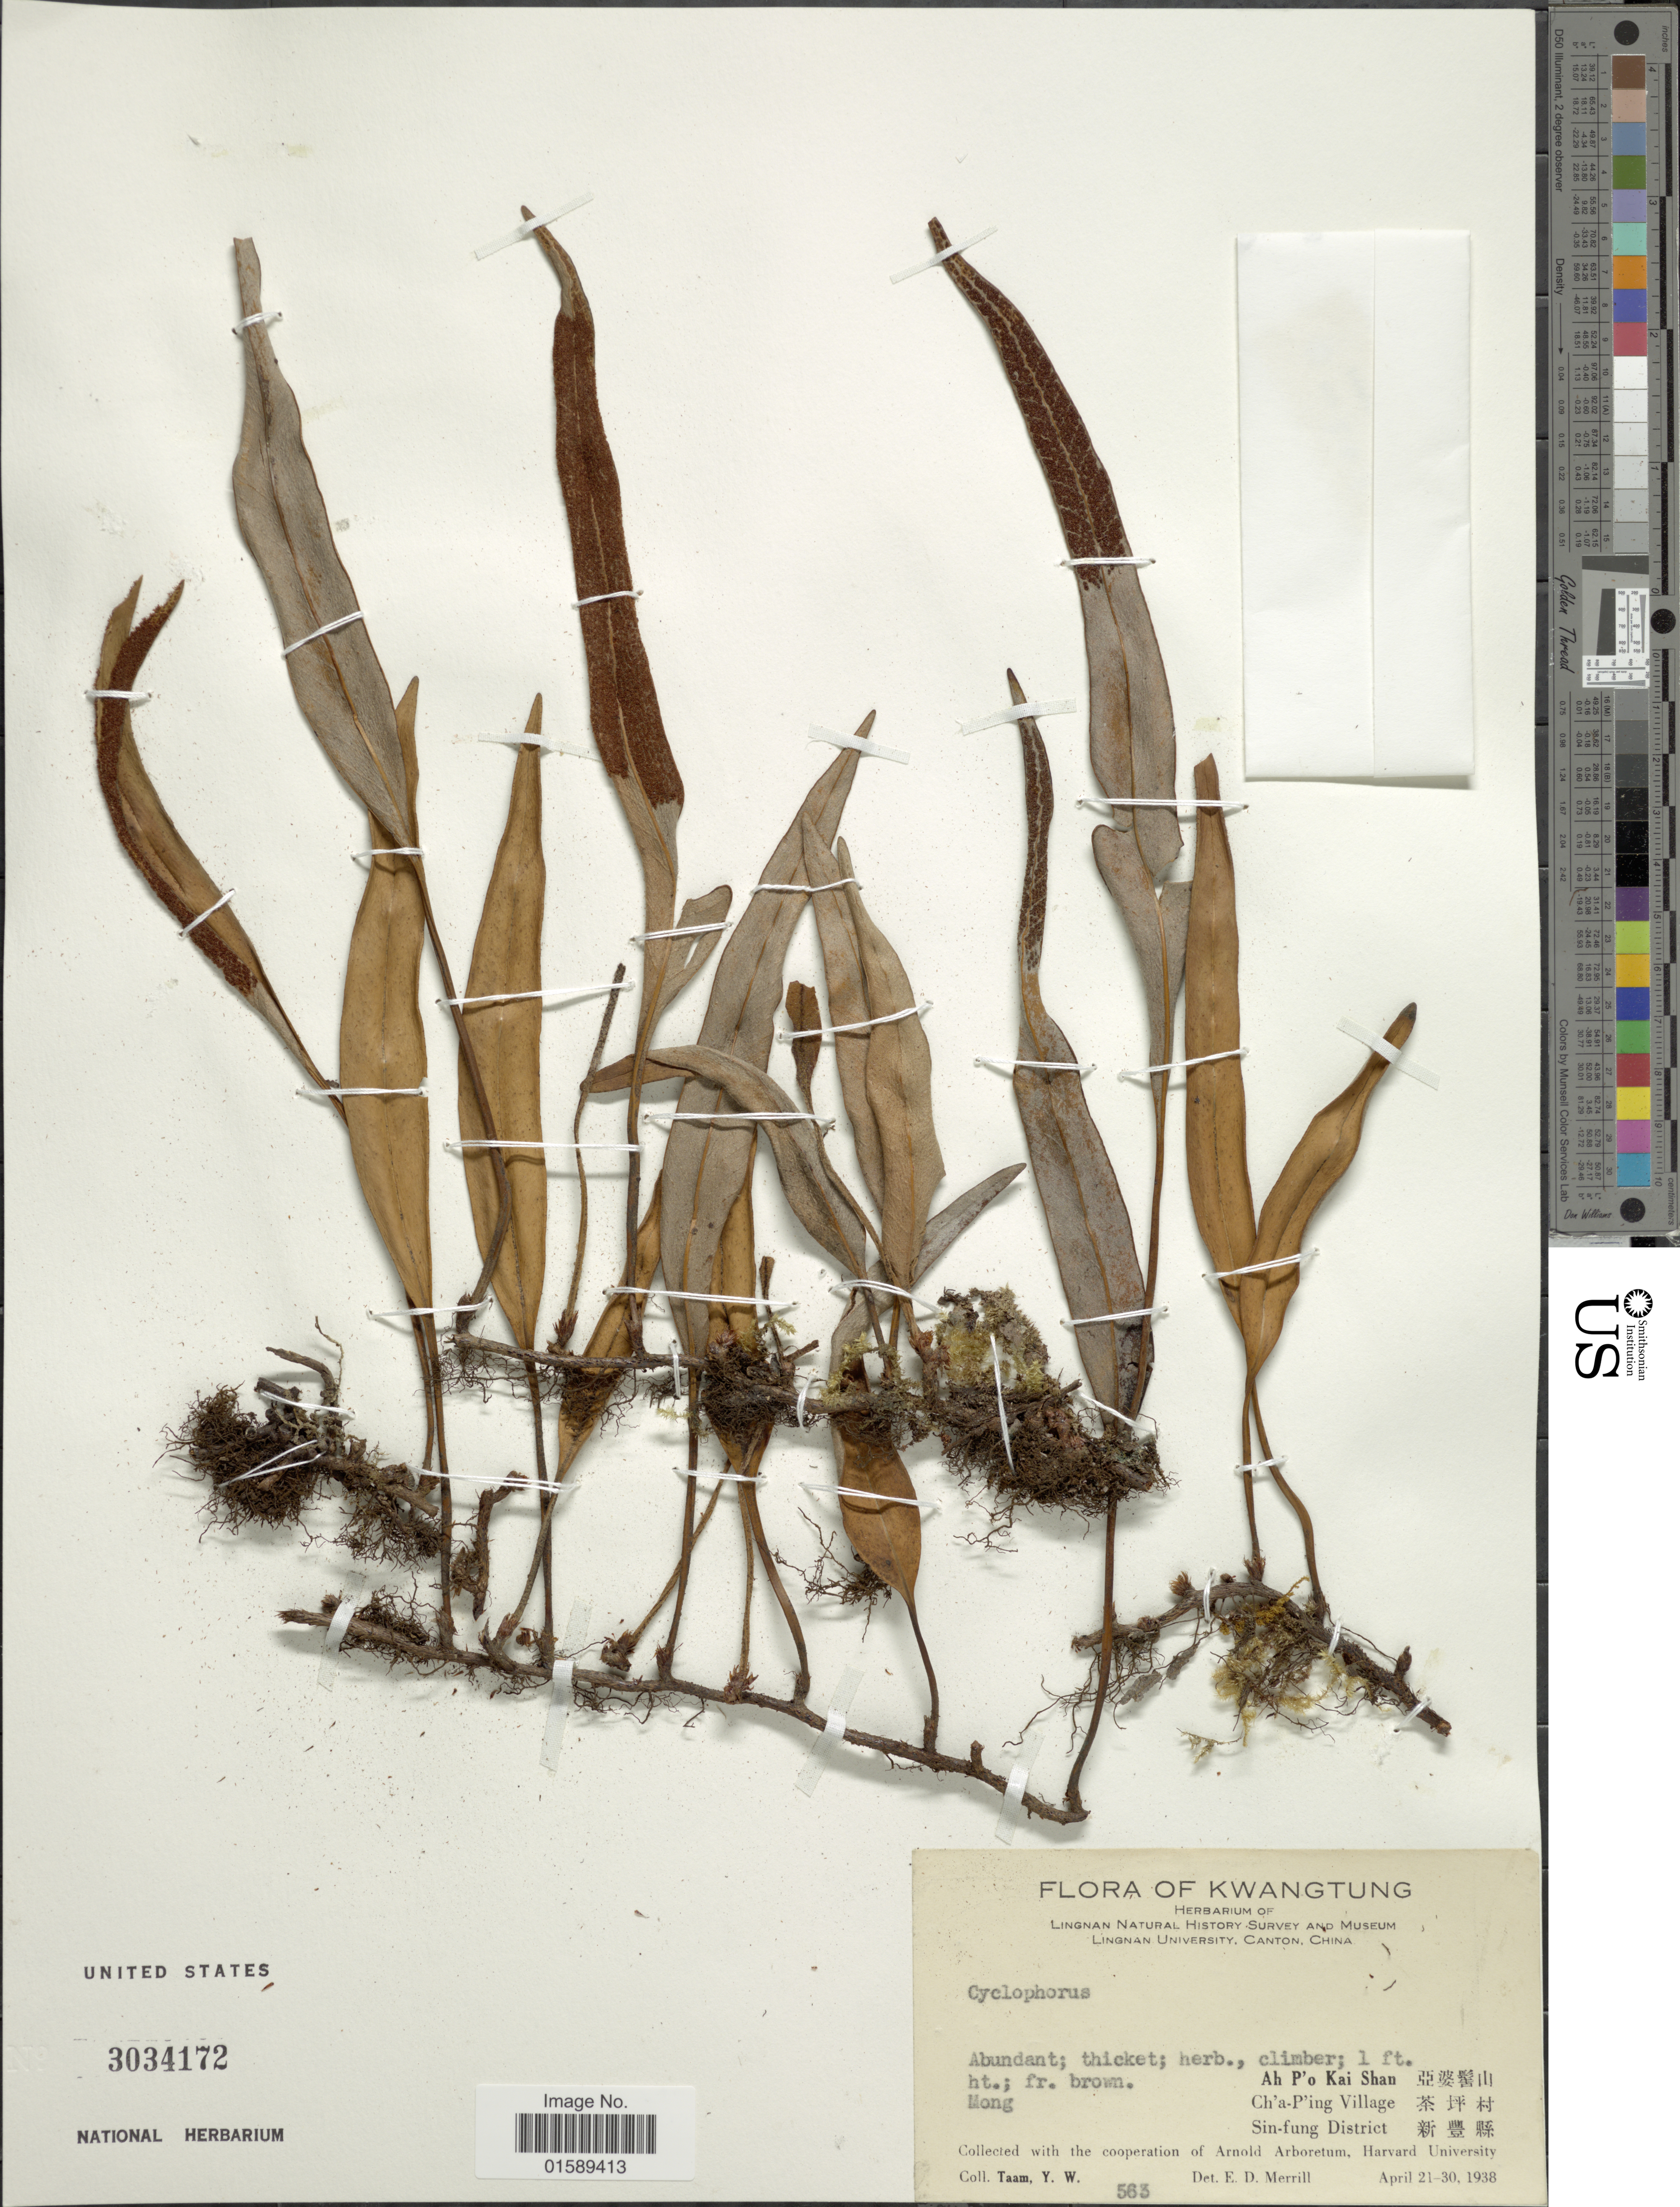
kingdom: Plantae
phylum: Tracheophyta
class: Polypodiopsida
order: Polypodiales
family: Polypodiaceae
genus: Pyrrosia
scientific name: Pyrrosia sp.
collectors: Y. W. Taam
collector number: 563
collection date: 1938-04-21/1938-04-30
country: China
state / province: Guangdong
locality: Kwangtung, Ah P'o Kai Shan , Ch'a-Ping Village, , Sin-fung District .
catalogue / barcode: US 3034172